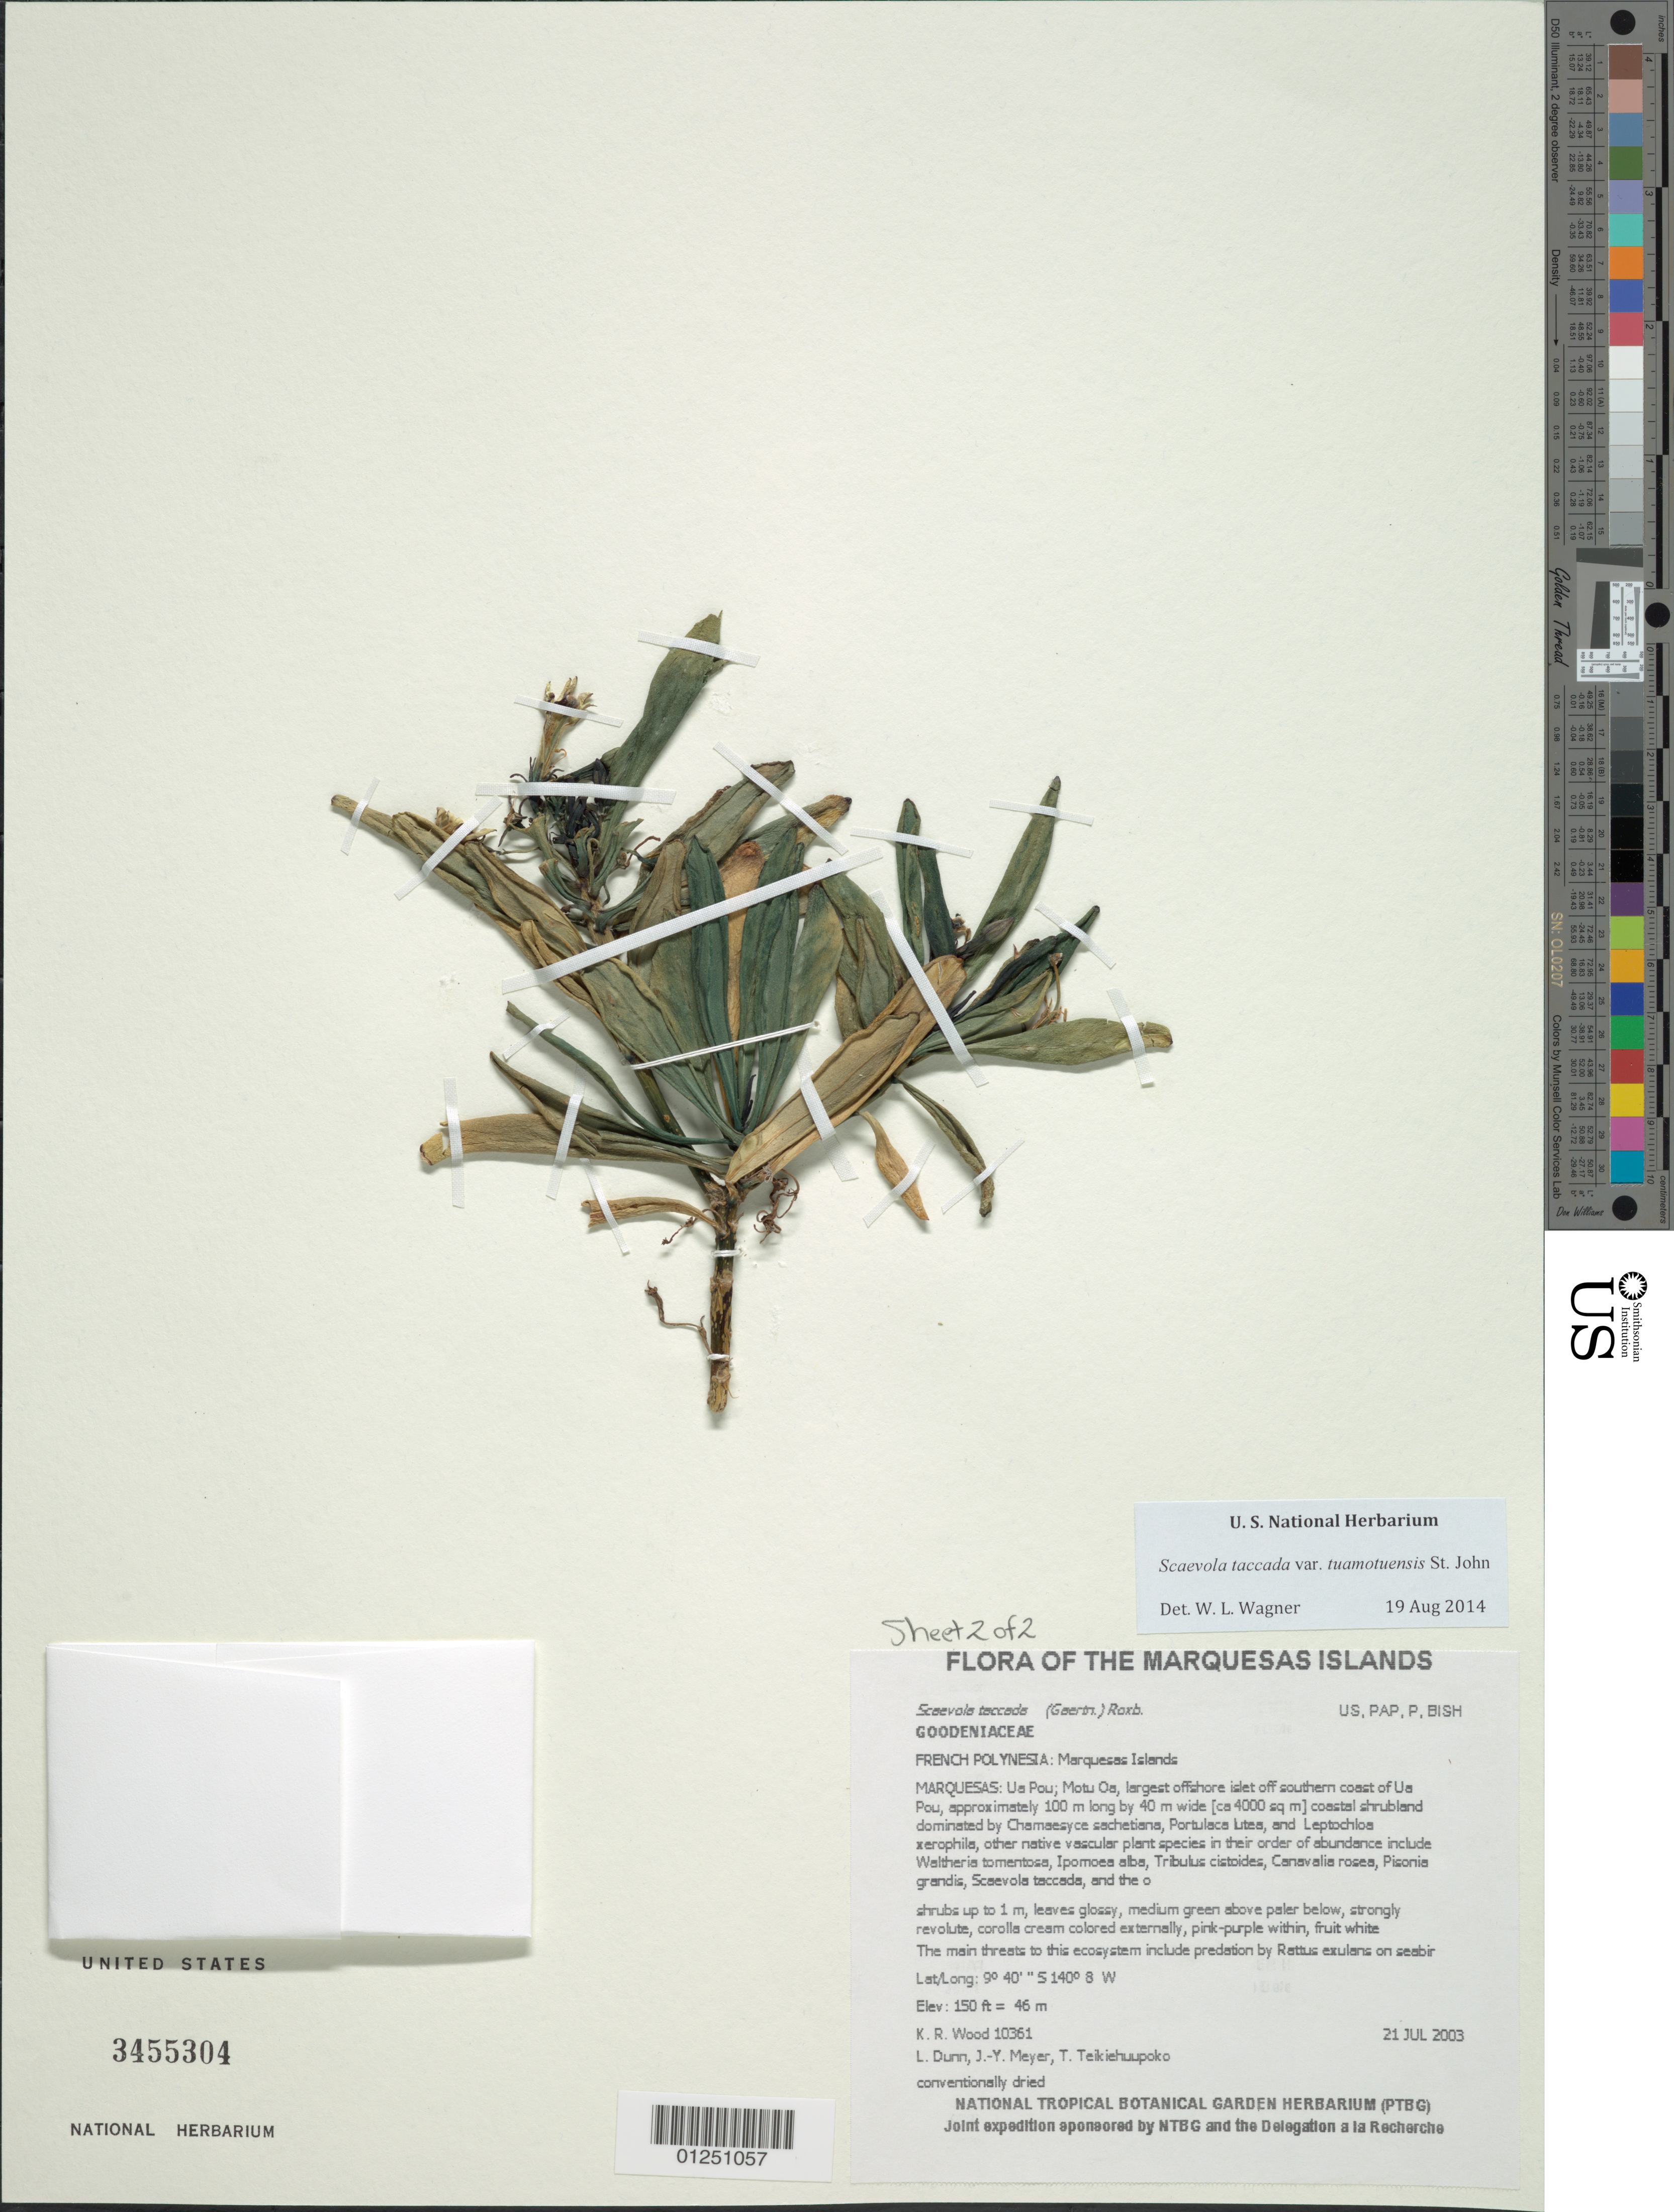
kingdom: Plantae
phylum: Tracheophyta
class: Magnoliopsida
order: Asterales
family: Goodeniaceae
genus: Scaevola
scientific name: Scaevola taccada var. tuamotensis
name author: H. St. John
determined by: Wagner, W. L.; Lorence, David H.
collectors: K. R. Wood, L. Dunn, J.-Y. Meyer & T. Teikiehuupoo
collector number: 10361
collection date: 2003-07-21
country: French Polynesia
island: Ua Pou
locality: Motu Oa, largest offshore islet off southern coast of Ua Pou, approximately 100 m long by 40 m wide [ca 4000 sq m]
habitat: Coastal shrubland. Mid-slope, aspect, gentle slope, open, dry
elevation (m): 46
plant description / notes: Predation by Rattus exulans on seabird colonies, competition with non-native plant taxa such as Portulaca oleracea, Thespesia populnea, and Morinda citrifolia, human disturbance and fire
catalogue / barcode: US 3455304